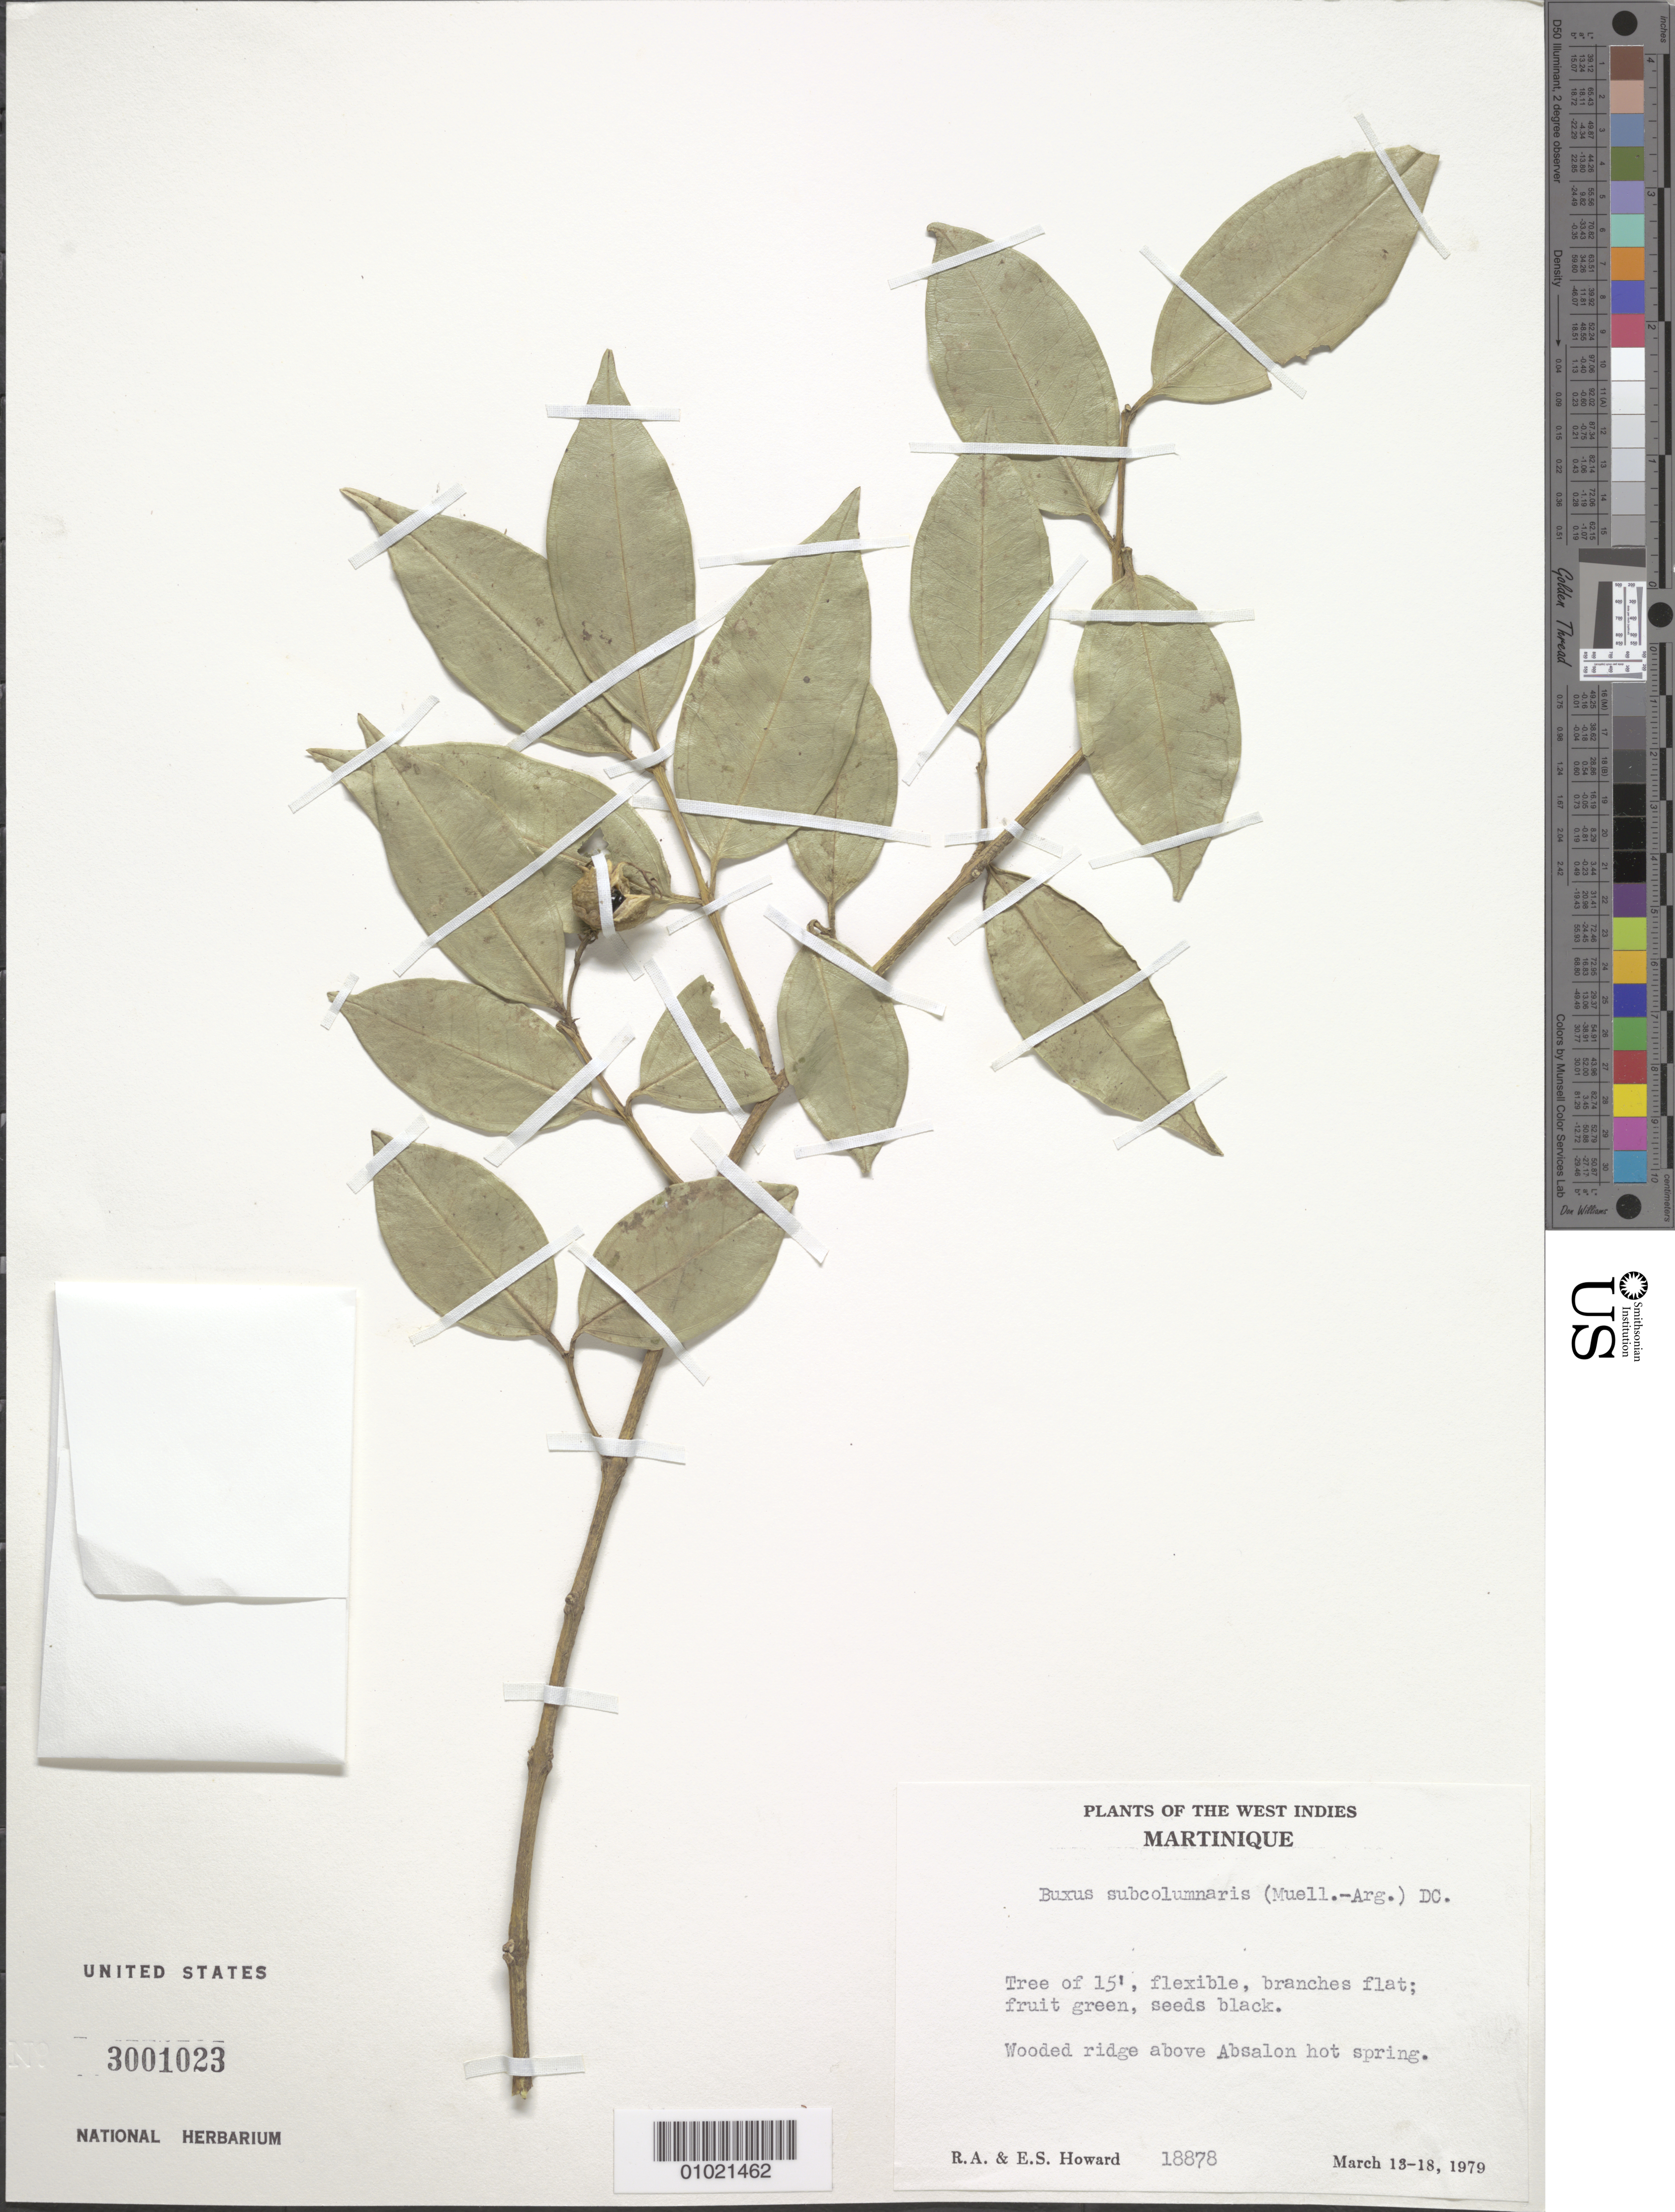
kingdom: Plantae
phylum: Tracheophyta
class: Magnoliopsida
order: Buxales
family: Buxaceae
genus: Buxus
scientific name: Buxus subcolumnaris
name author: Müll. Arg.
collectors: R. A. Howard & E. S. Howard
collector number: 18878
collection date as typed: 13 Mar 1979 to 18 Mar 1979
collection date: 1979-03-13/1979-03-18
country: Martinique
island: Martinique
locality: Wooded ridge above Absalon hot spring.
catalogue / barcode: US 3001023